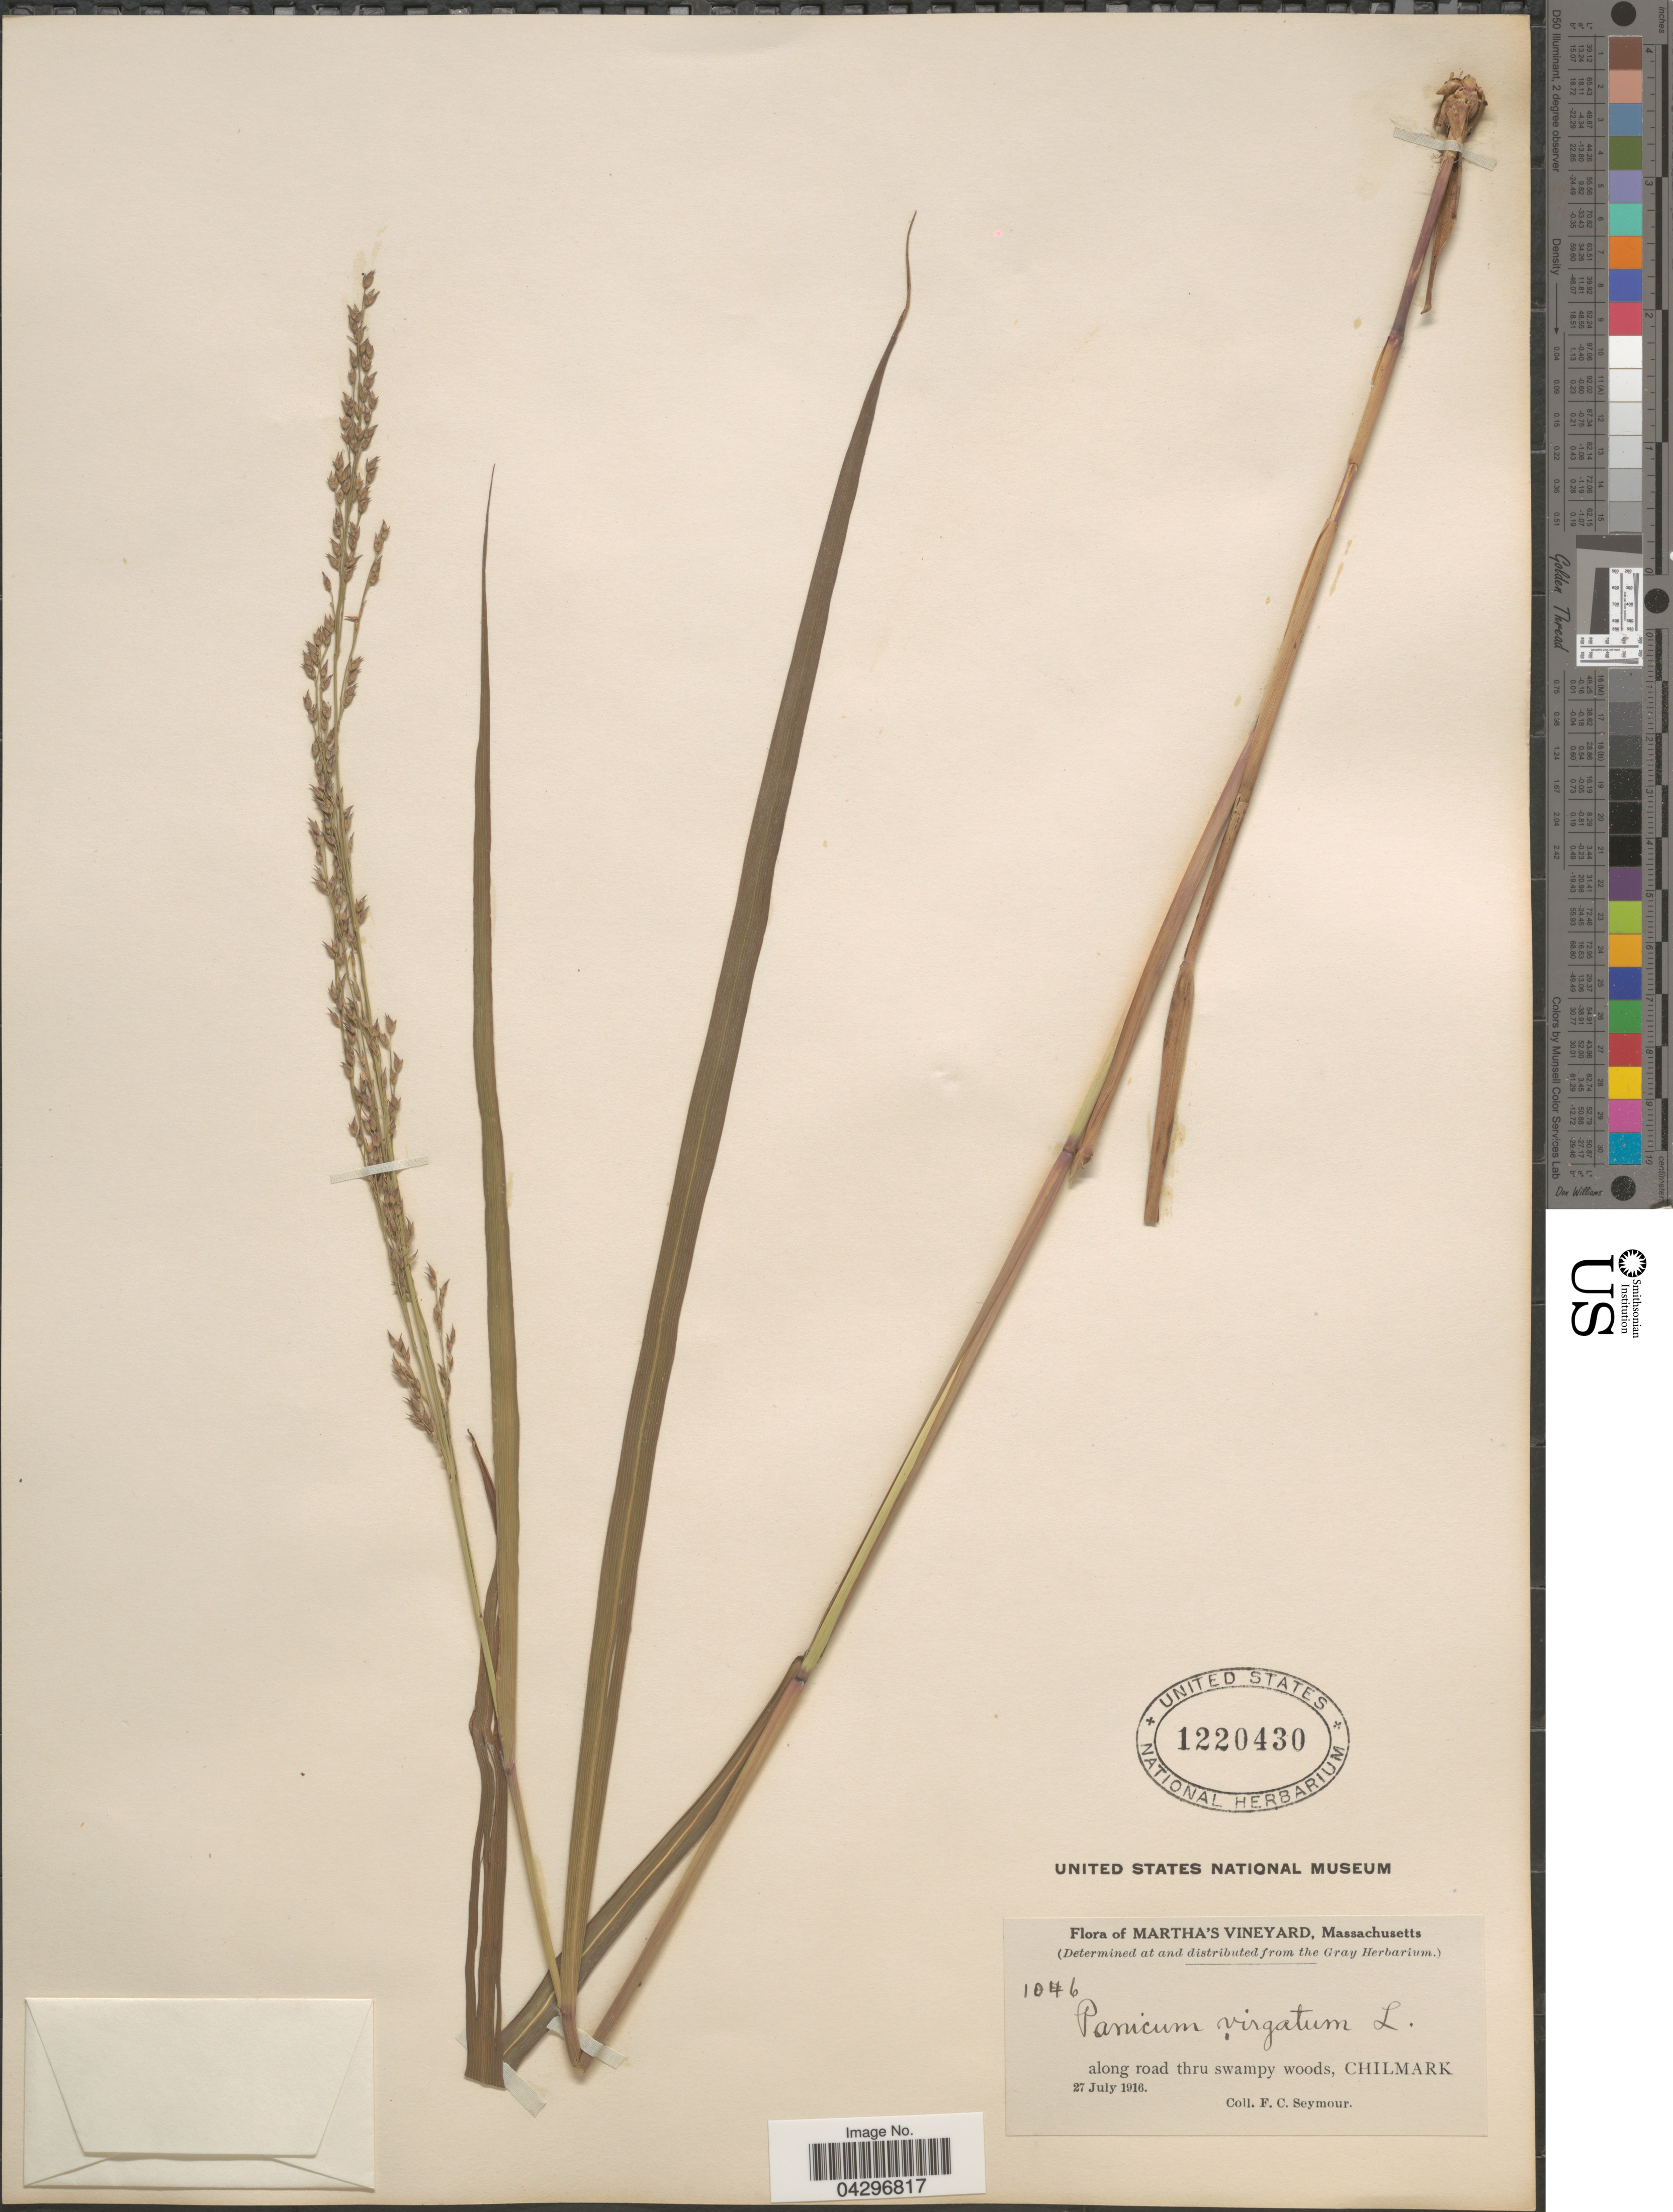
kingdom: Plantae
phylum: Tracheophyta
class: Liliopsida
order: Poales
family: Poaceae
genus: Panicum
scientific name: Panicum virgatum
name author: L.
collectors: F. C. Seymour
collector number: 1046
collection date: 1916-07-27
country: United States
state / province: Massachusetts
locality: Martha's Vineyard. Along road thru swampy woods, Chilmark.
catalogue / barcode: US 1220430